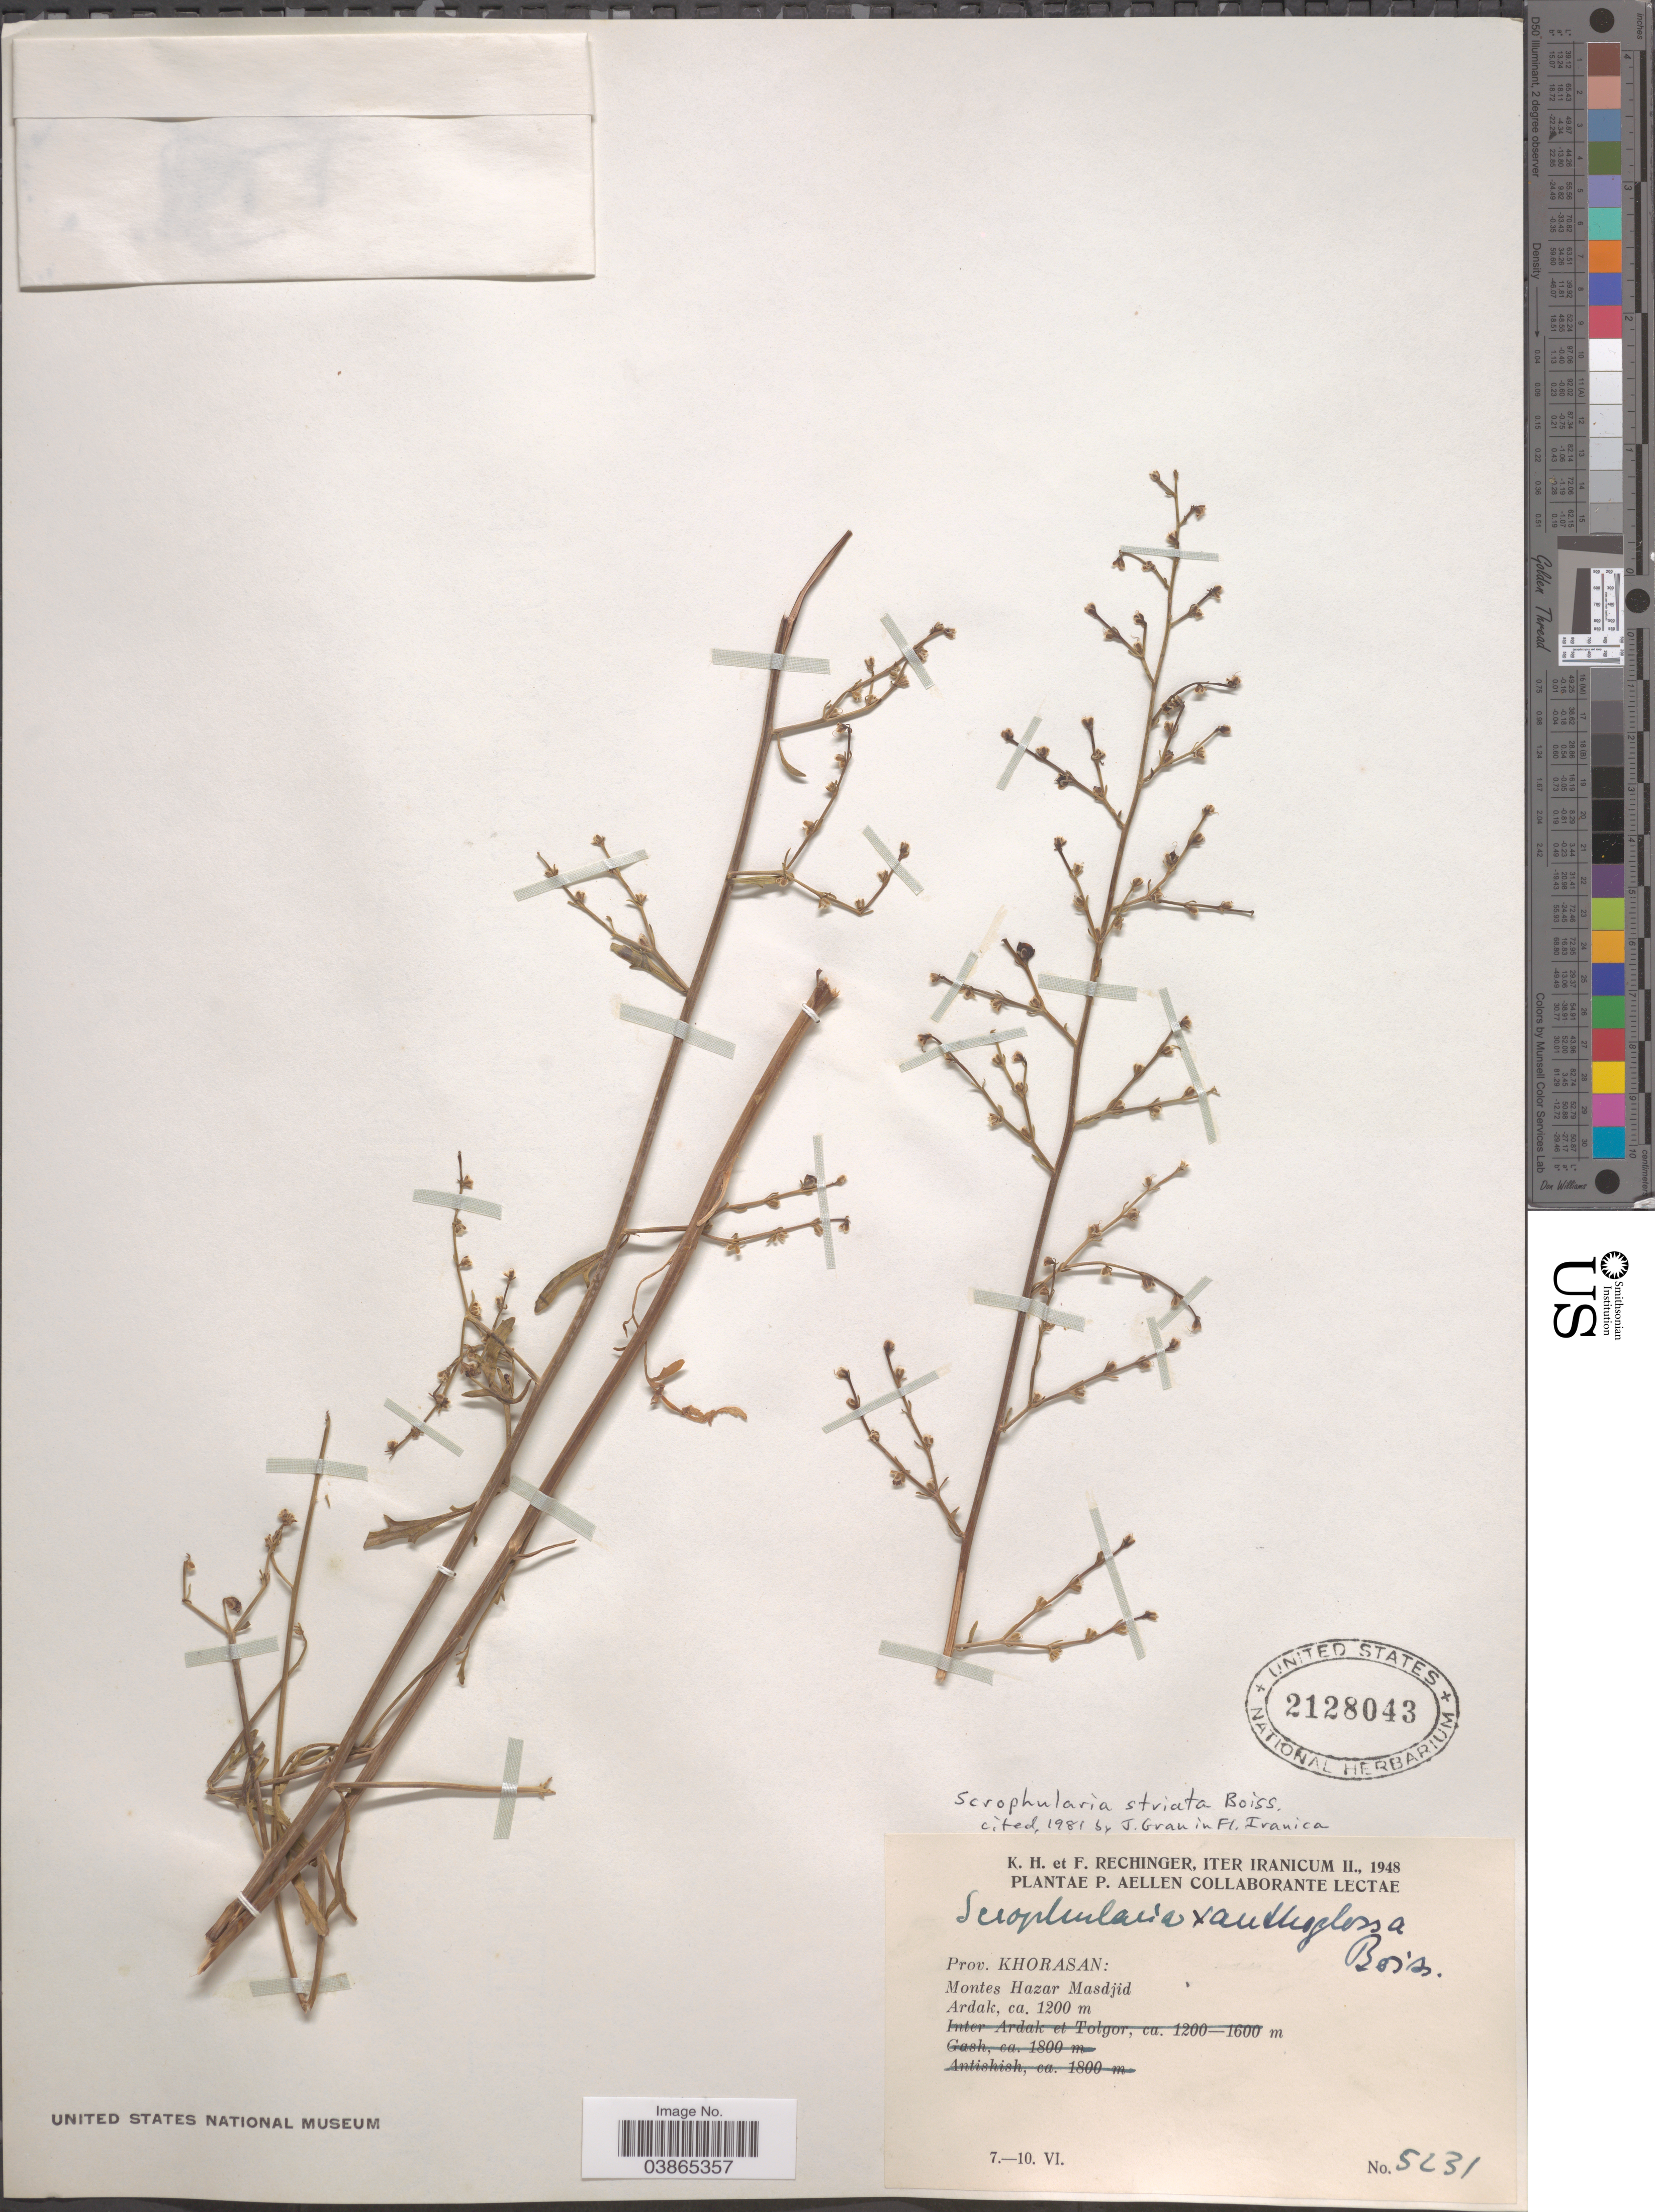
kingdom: Plantae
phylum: Tracheophyta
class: Magnoliopsida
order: Lamiales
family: Scrophulariaceae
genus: Scrophularia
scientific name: Scrophularia striata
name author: Boiss.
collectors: K. H. Rechinger & F. Rechinger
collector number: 5231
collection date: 1948-06-07/1948-06-10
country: Iran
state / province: Khorasan [obsolete]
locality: Montes Hazar Masdjid Ardak.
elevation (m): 1200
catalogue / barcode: US 2128043